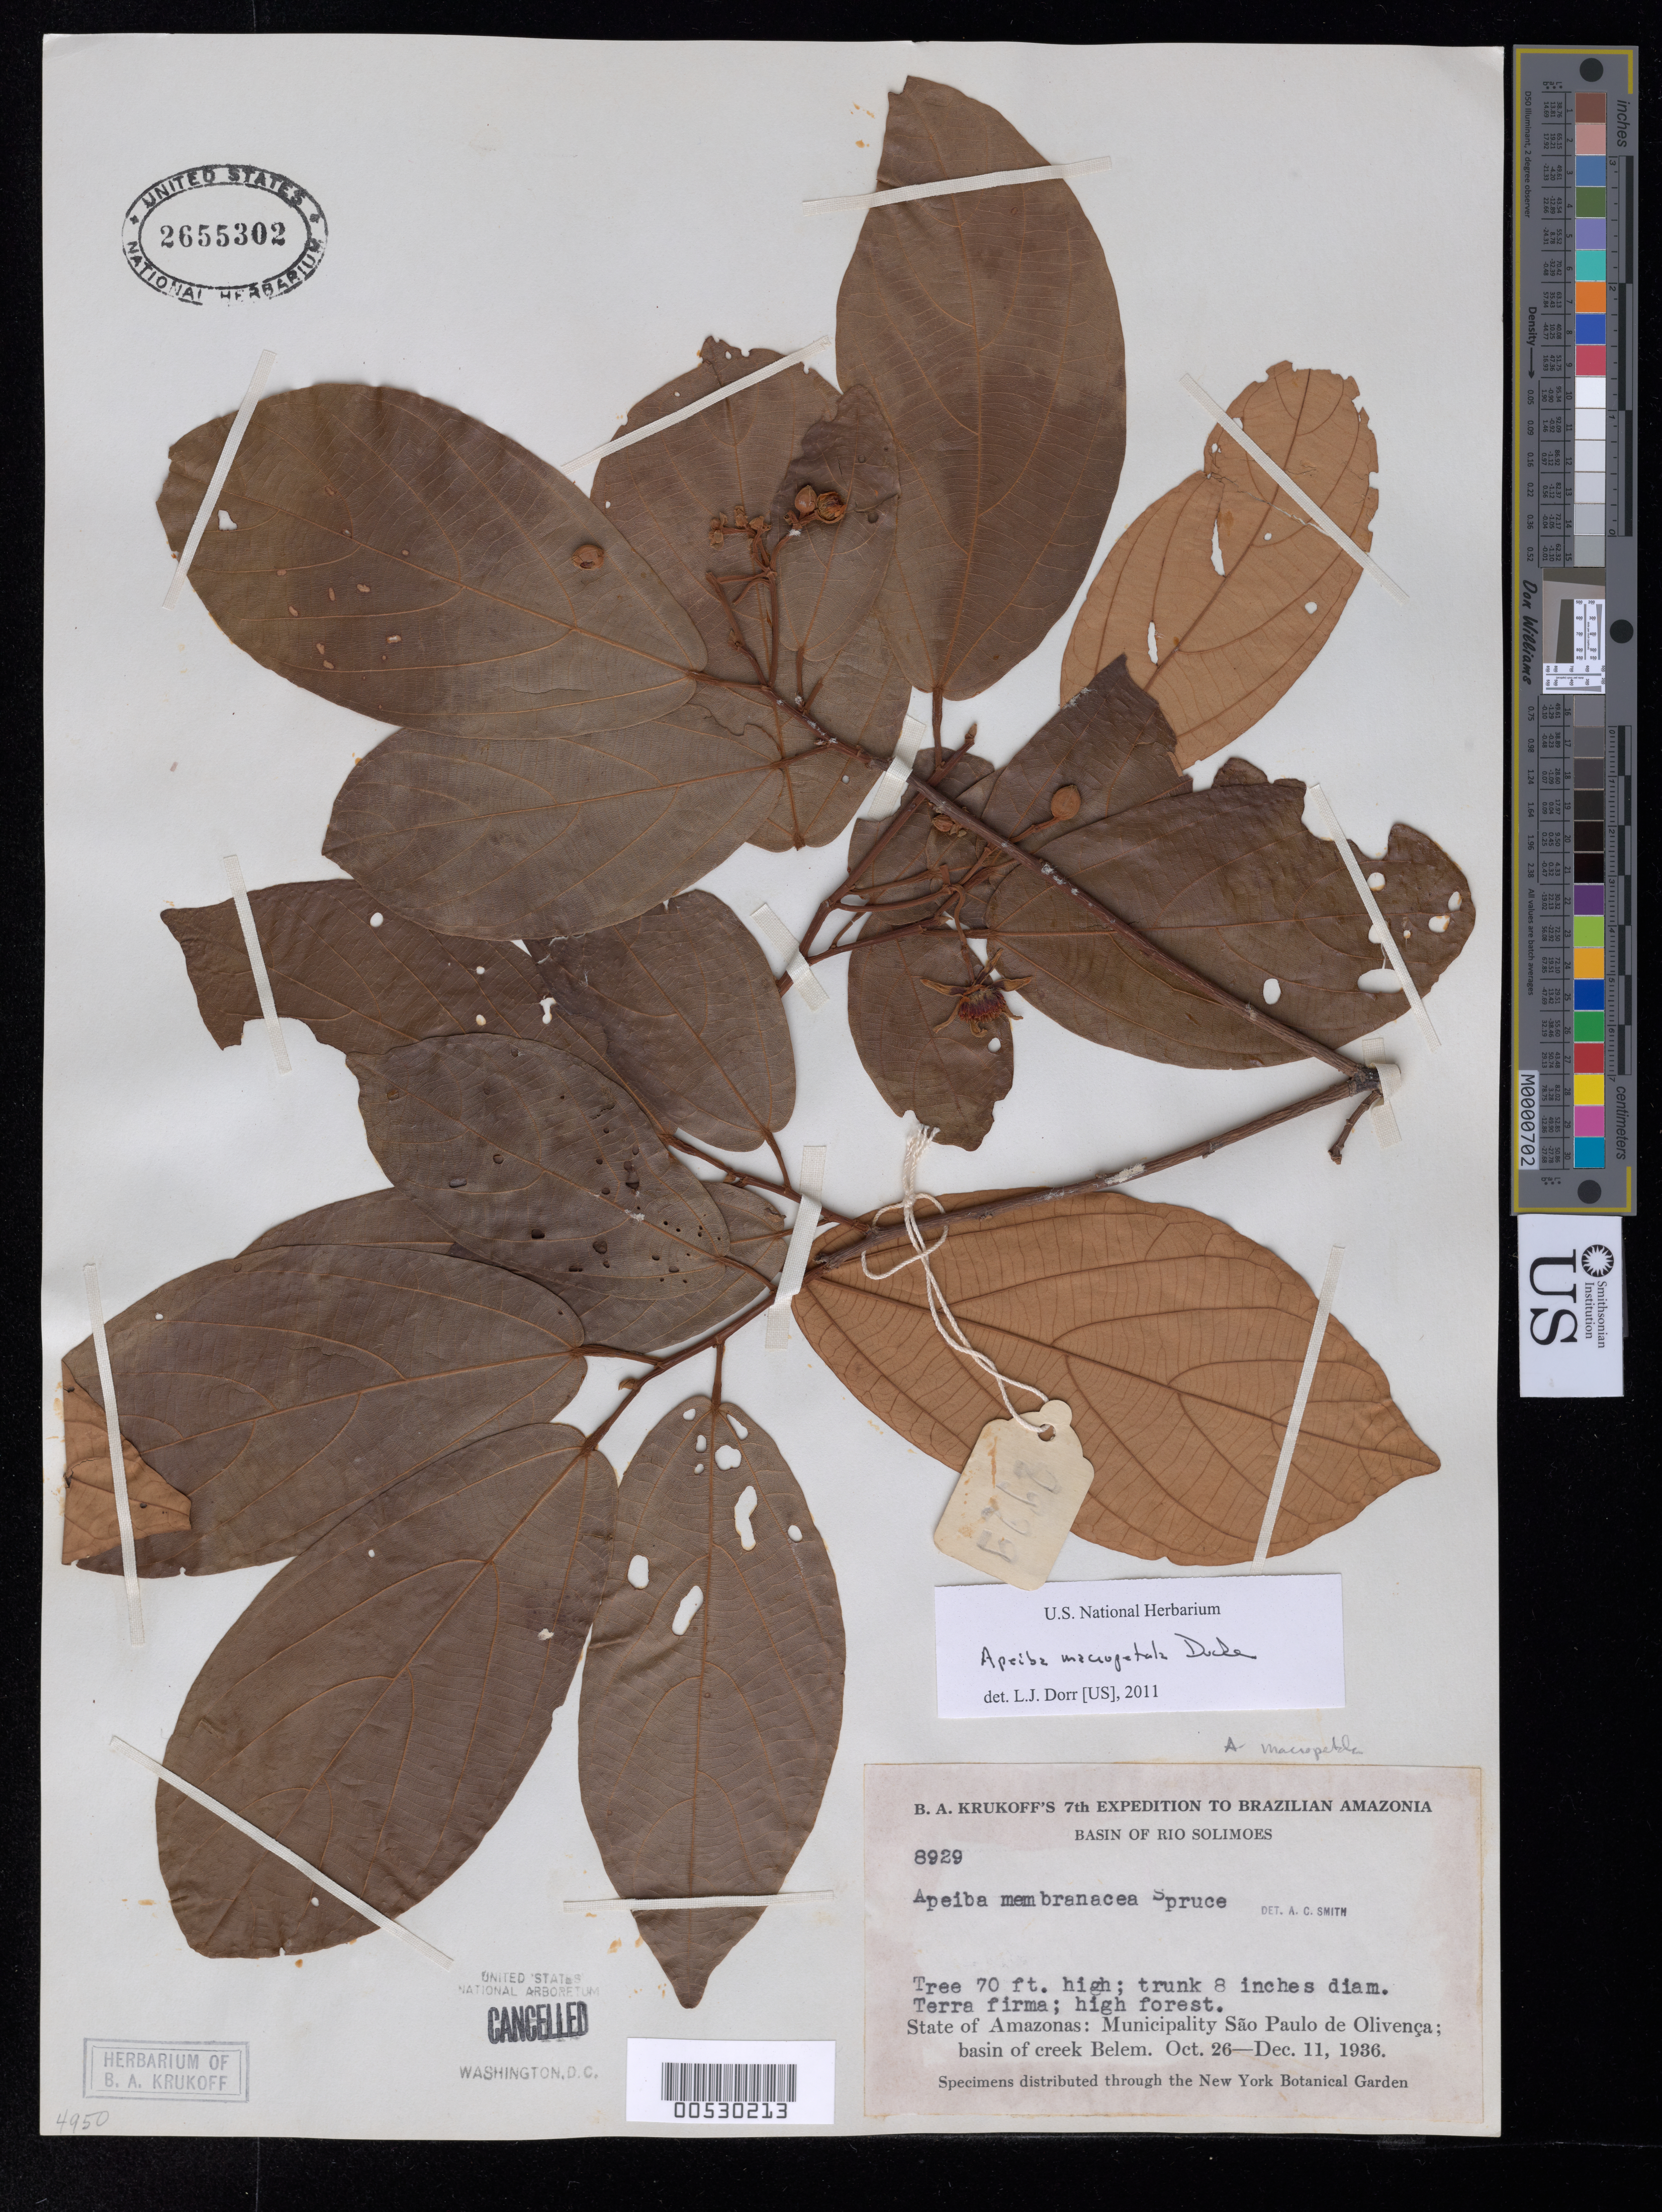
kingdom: Plantae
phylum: Tracheophyta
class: Magnoliopsida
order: Malvales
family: Malvaceae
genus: Apeiba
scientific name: Apeiba macropetala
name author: Ducke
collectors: B. A. Krukoff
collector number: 8929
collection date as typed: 26 Oct 1936 to 11 Dec 1936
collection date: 1936-10-26/1936-12-11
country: Brazil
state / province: Amazonas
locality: Sao Paulo de Olivenca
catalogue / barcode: US 2655302